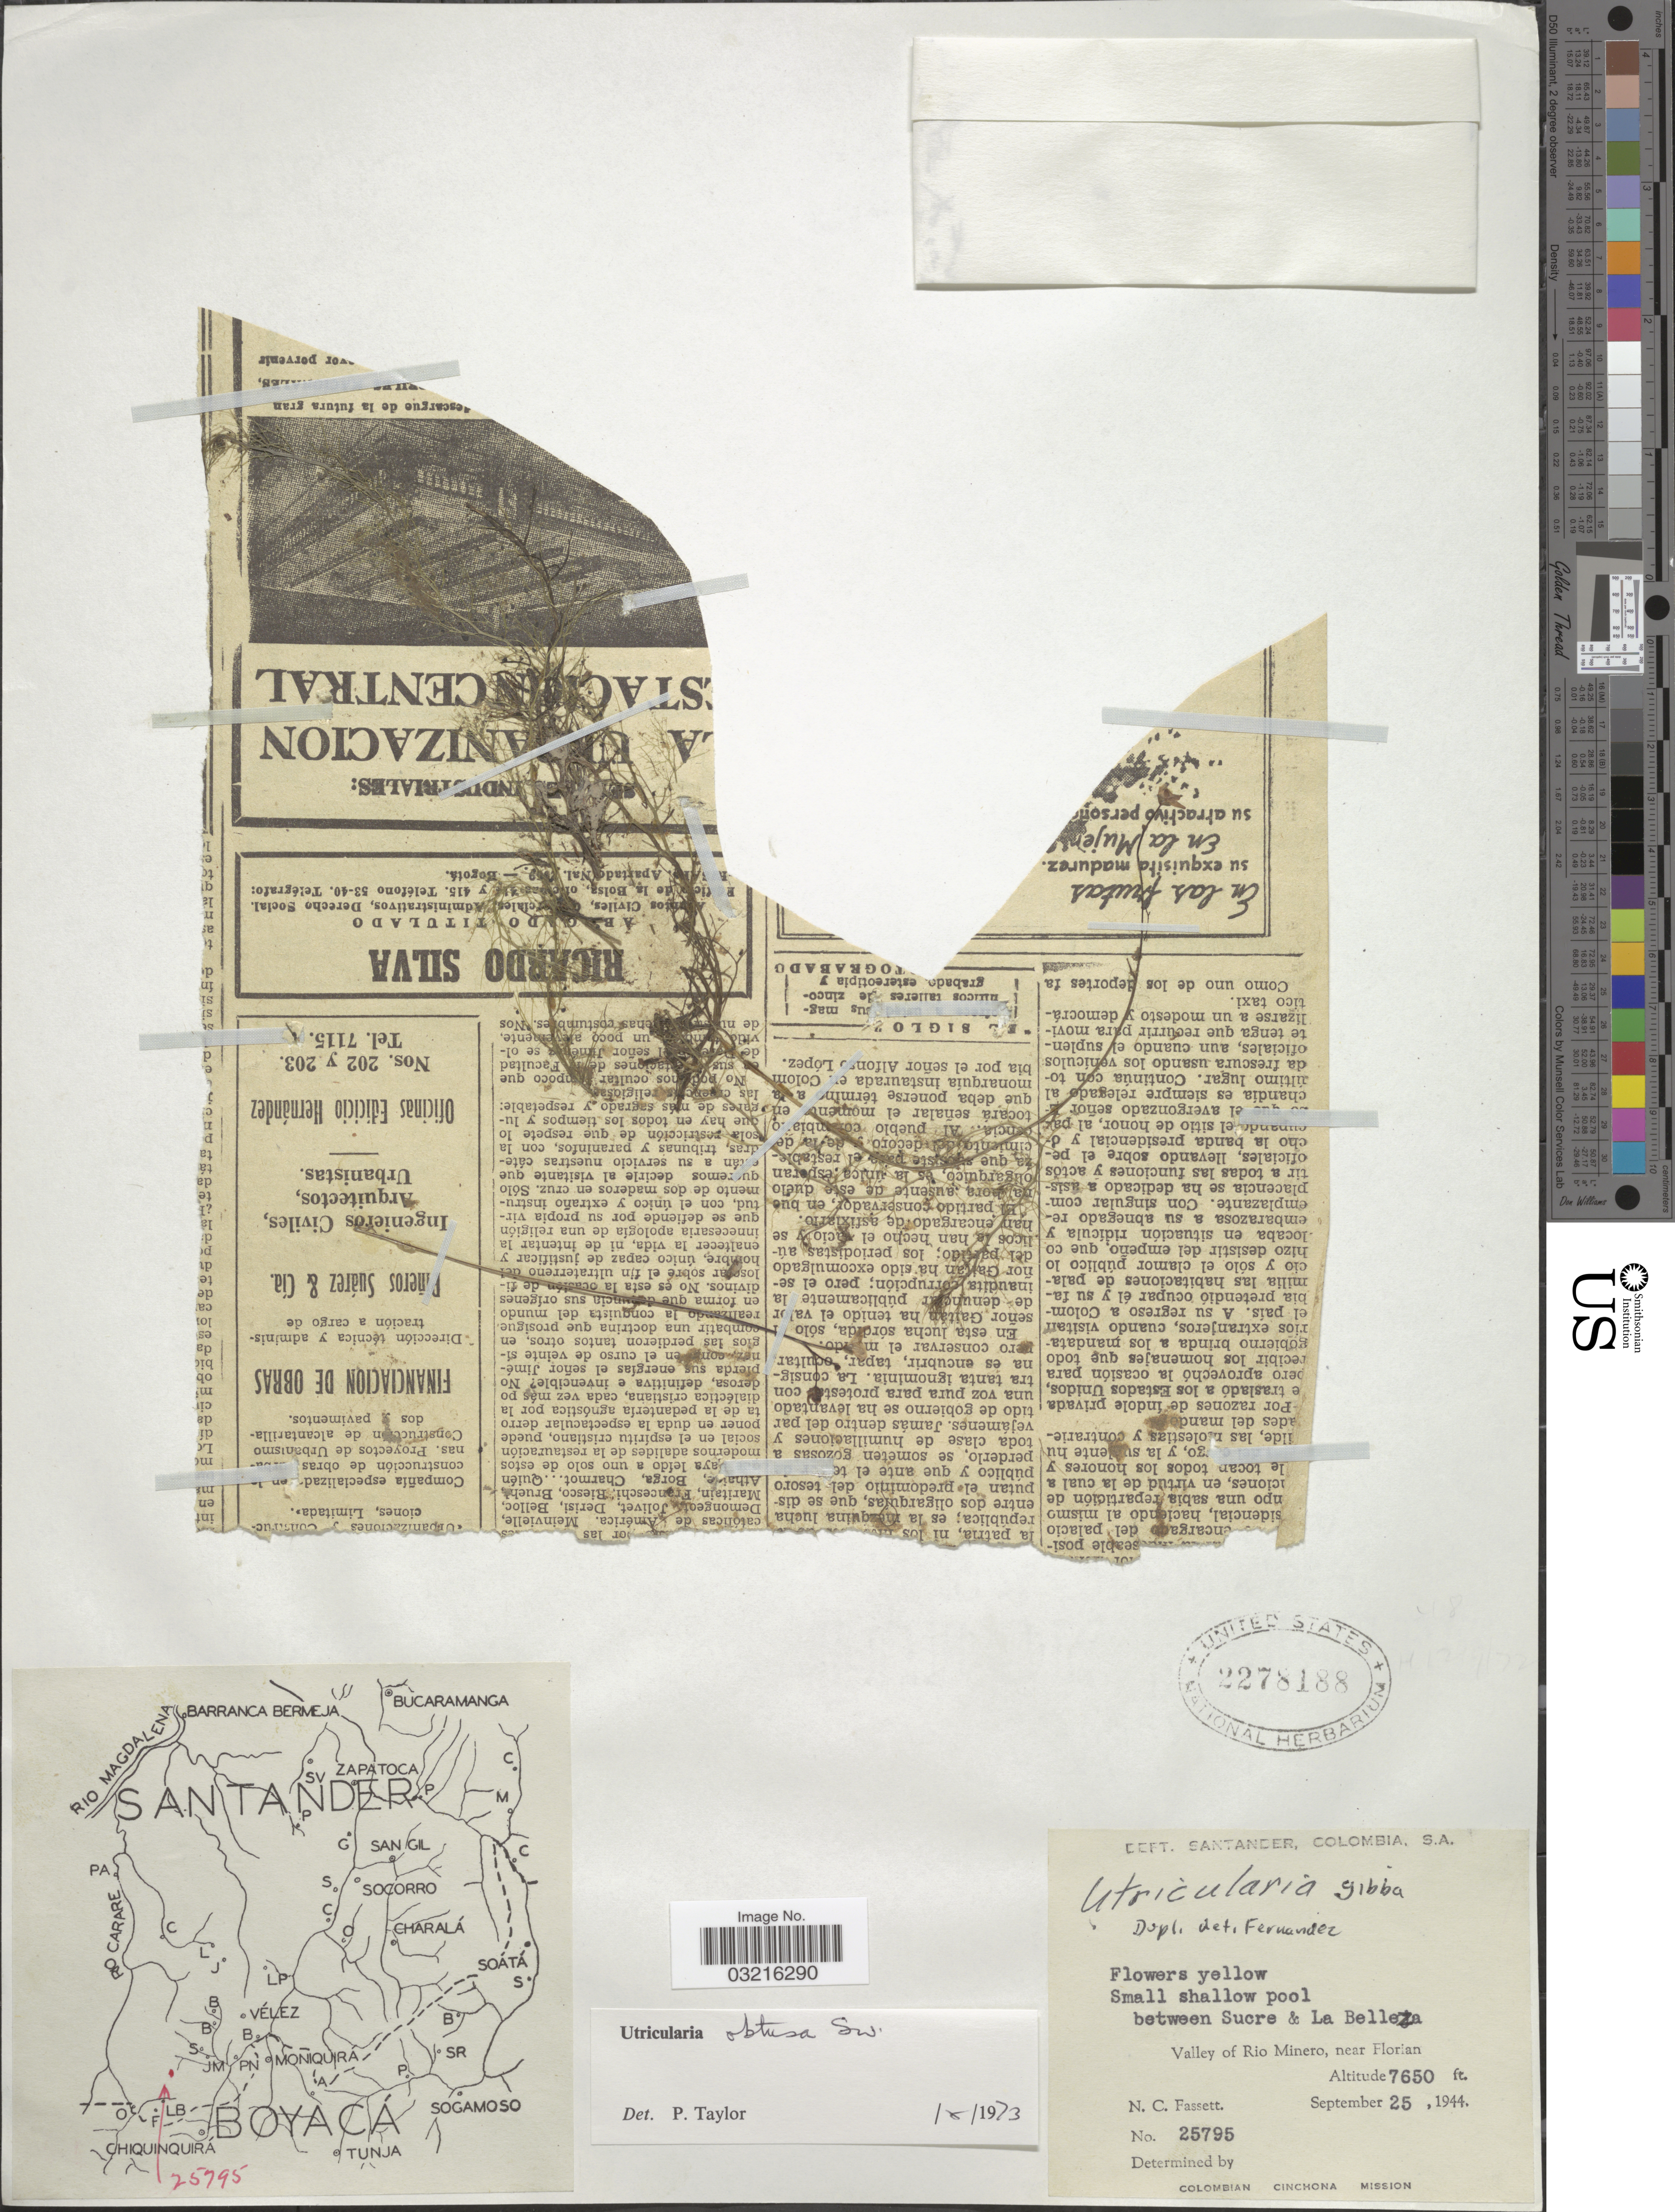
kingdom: Plantae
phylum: Tracheophyta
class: Magnoliopsida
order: Lamiales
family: Lentibulariaceae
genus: Utricularia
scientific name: Utricularia gibba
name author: L.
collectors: N. C. Fassett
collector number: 25795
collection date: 1944-09-25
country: Colombia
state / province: Santander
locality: Dept. Santander. Small shallow pool between Sucre & La Belleza. Valley of Rio Minero, near Florian.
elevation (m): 2332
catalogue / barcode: US 2278188